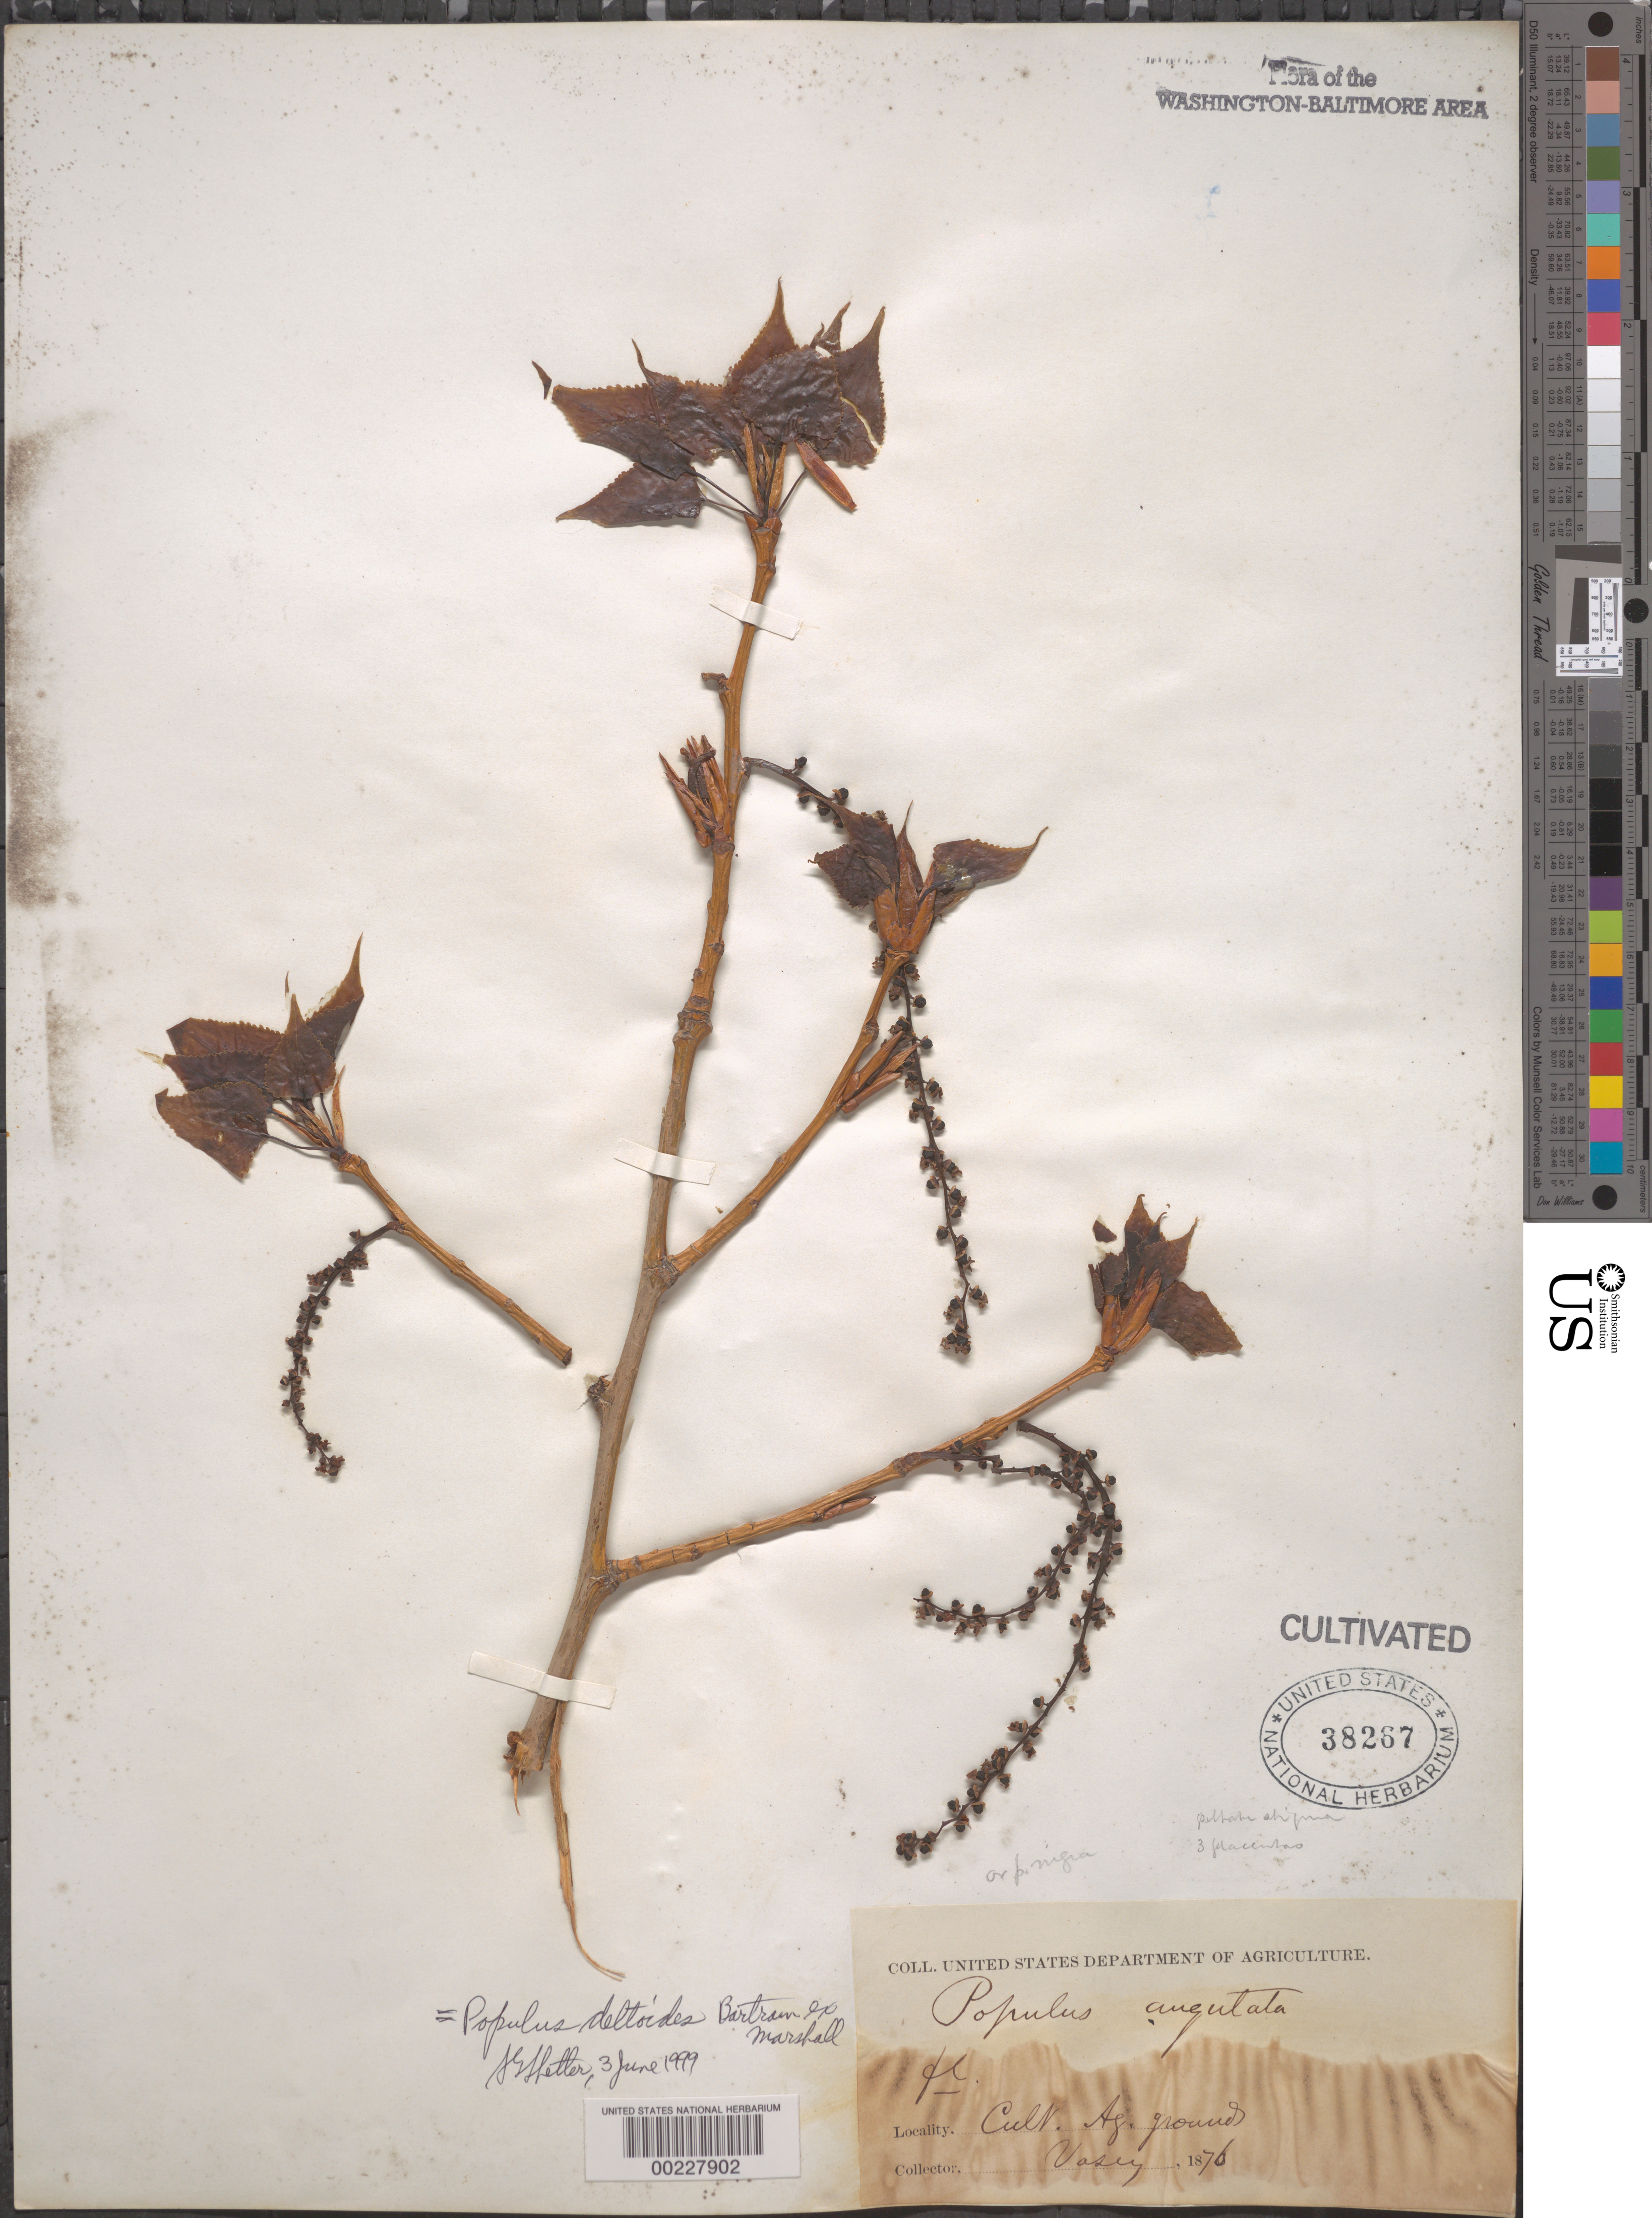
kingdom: Plantae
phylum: Tracheophyta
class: Magnoliopsida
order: Malpighiales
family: Salicaceae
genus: Populus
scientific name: Populus deltoides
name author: W. Bartram ex Marshall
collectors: G. R. Vasey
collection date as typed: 1876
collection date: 1876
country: United States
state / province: District of Columbia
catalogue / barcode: US 38287